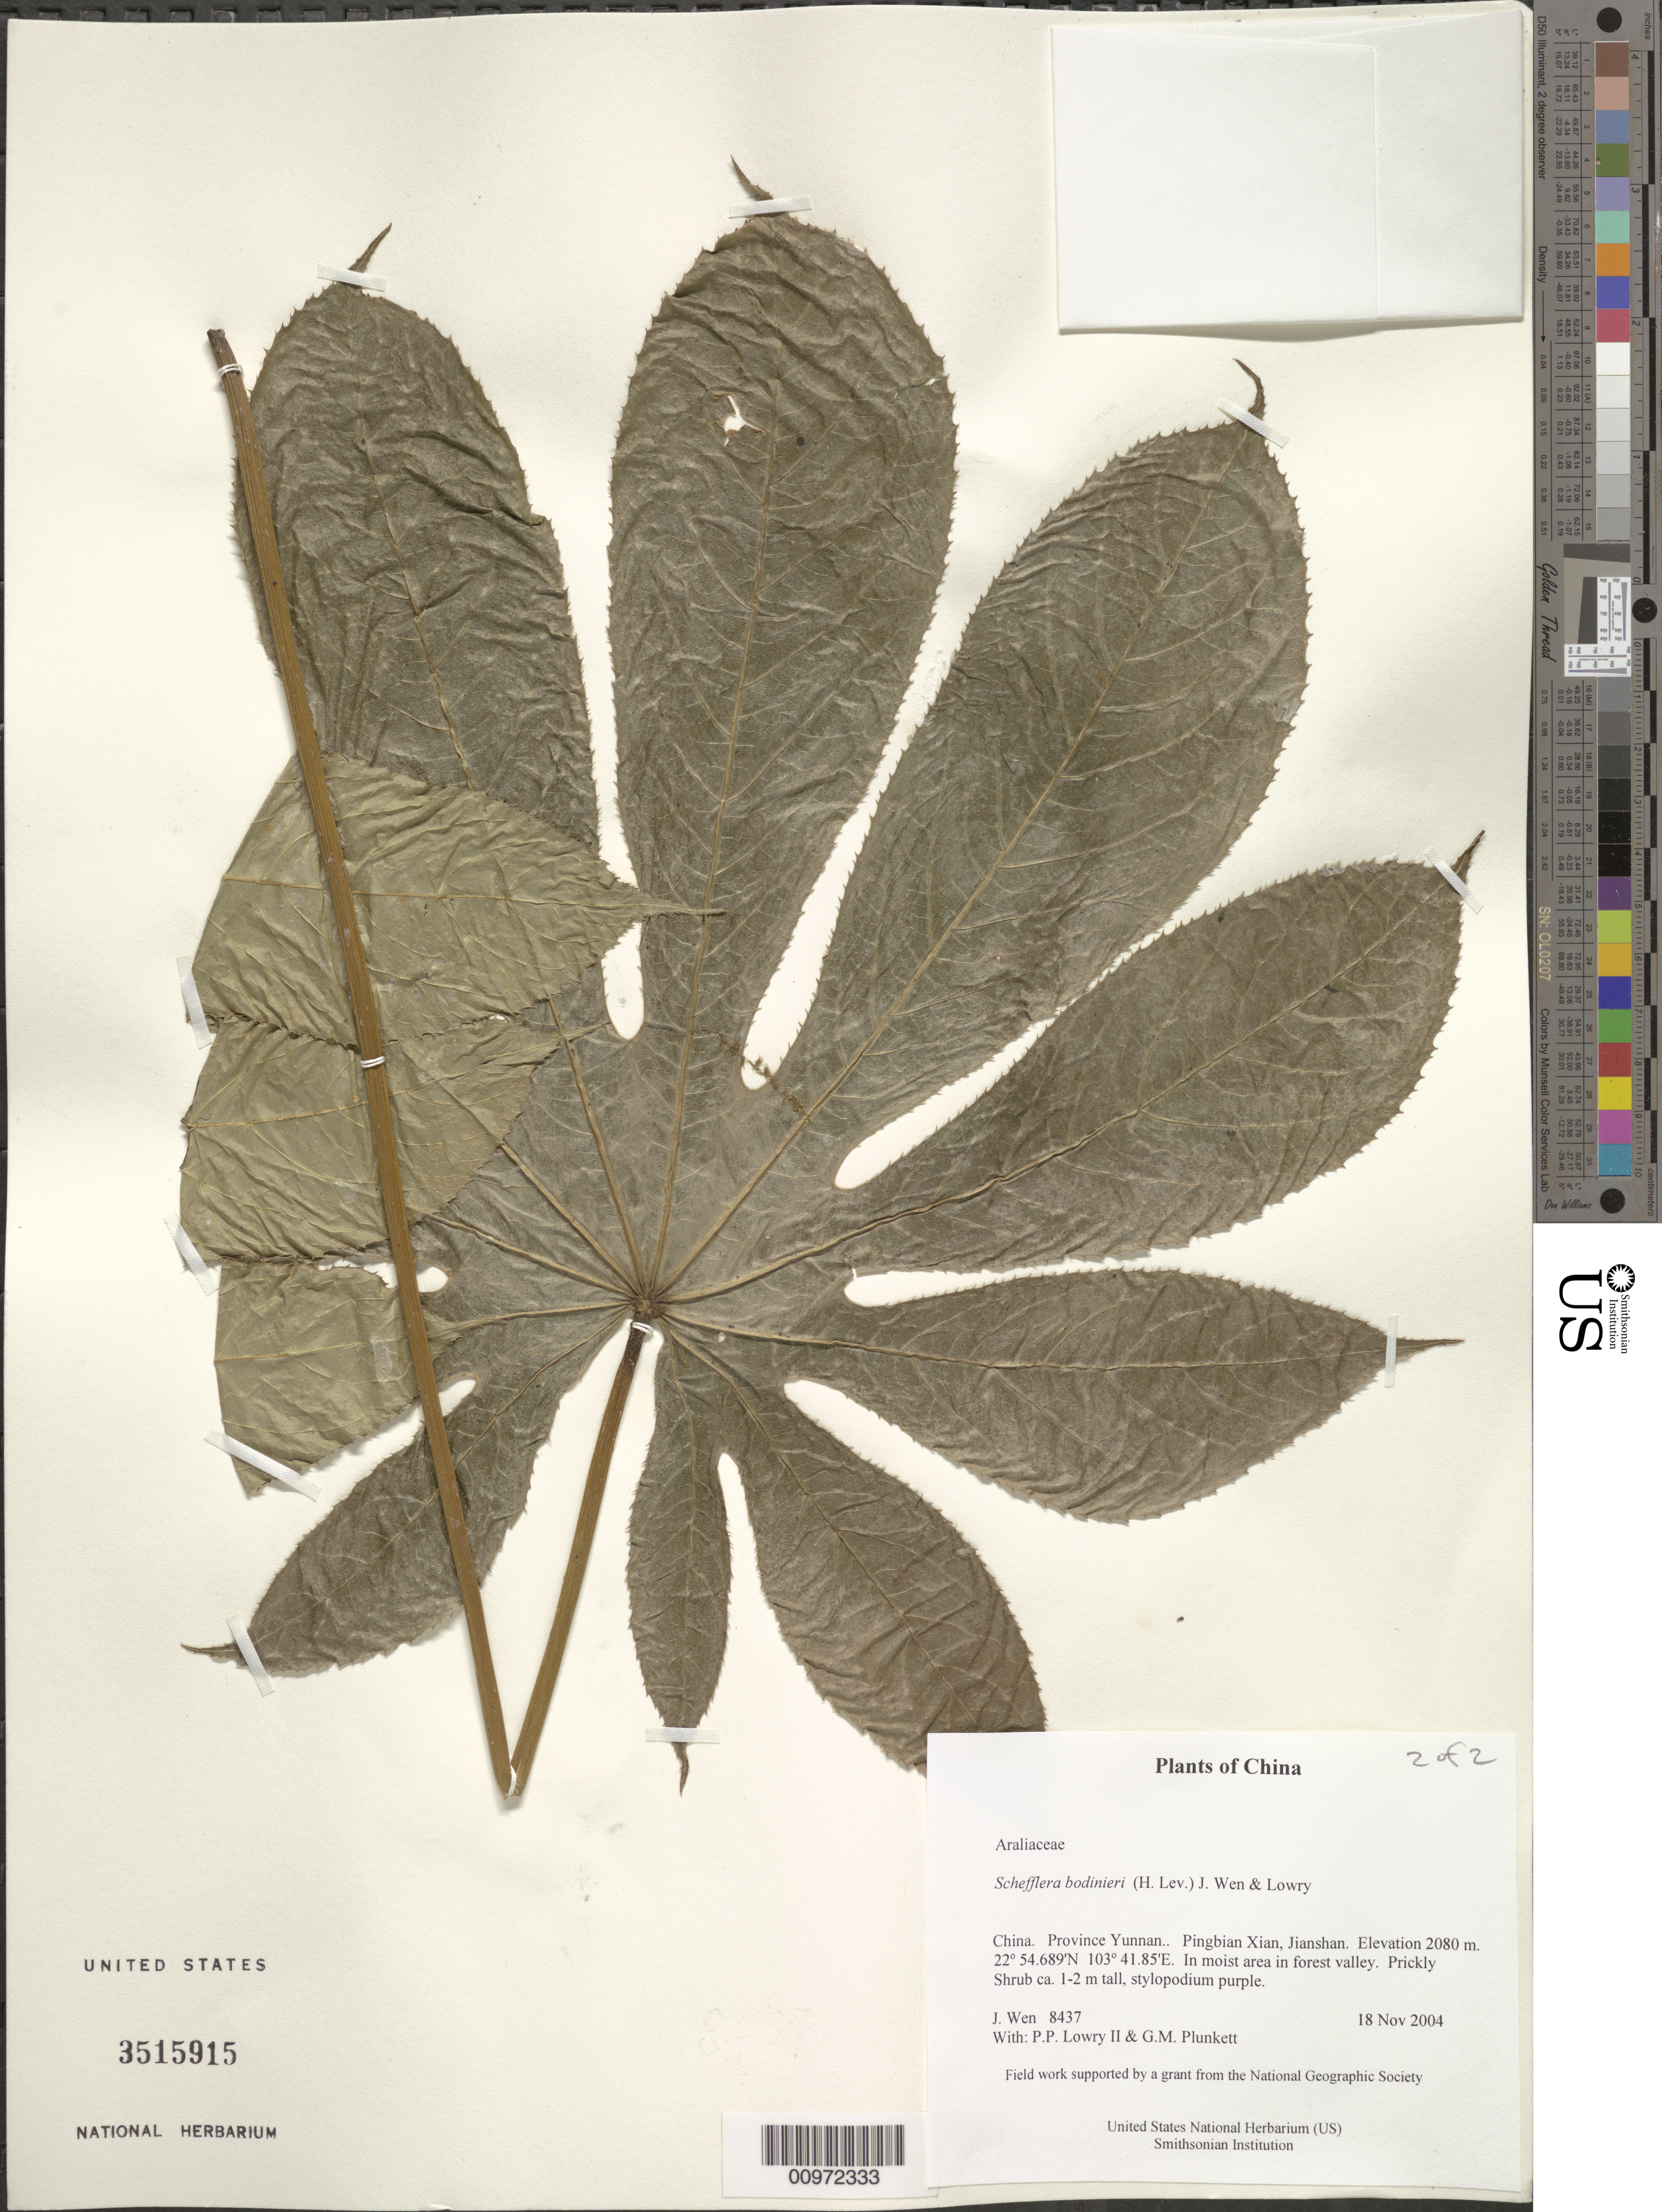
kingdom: Plantae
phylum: Tracheophyta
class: Magnoliopsida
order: Apiales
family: Araliaceae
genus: Brassaiopsis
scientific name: Brassaiopsis bodinieri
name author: (H. Lév.) J. Wen & Lowry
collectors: J. Wen, P. P. Lowry & G. M. Plunkett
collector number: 8437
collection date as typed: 18 Nov 2004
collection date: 2004-11-18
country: China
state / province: Yunnan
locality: Pingbian Xian, Jianshan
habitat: In moist area in forest valley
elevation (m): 2080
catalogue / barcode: US 3515915